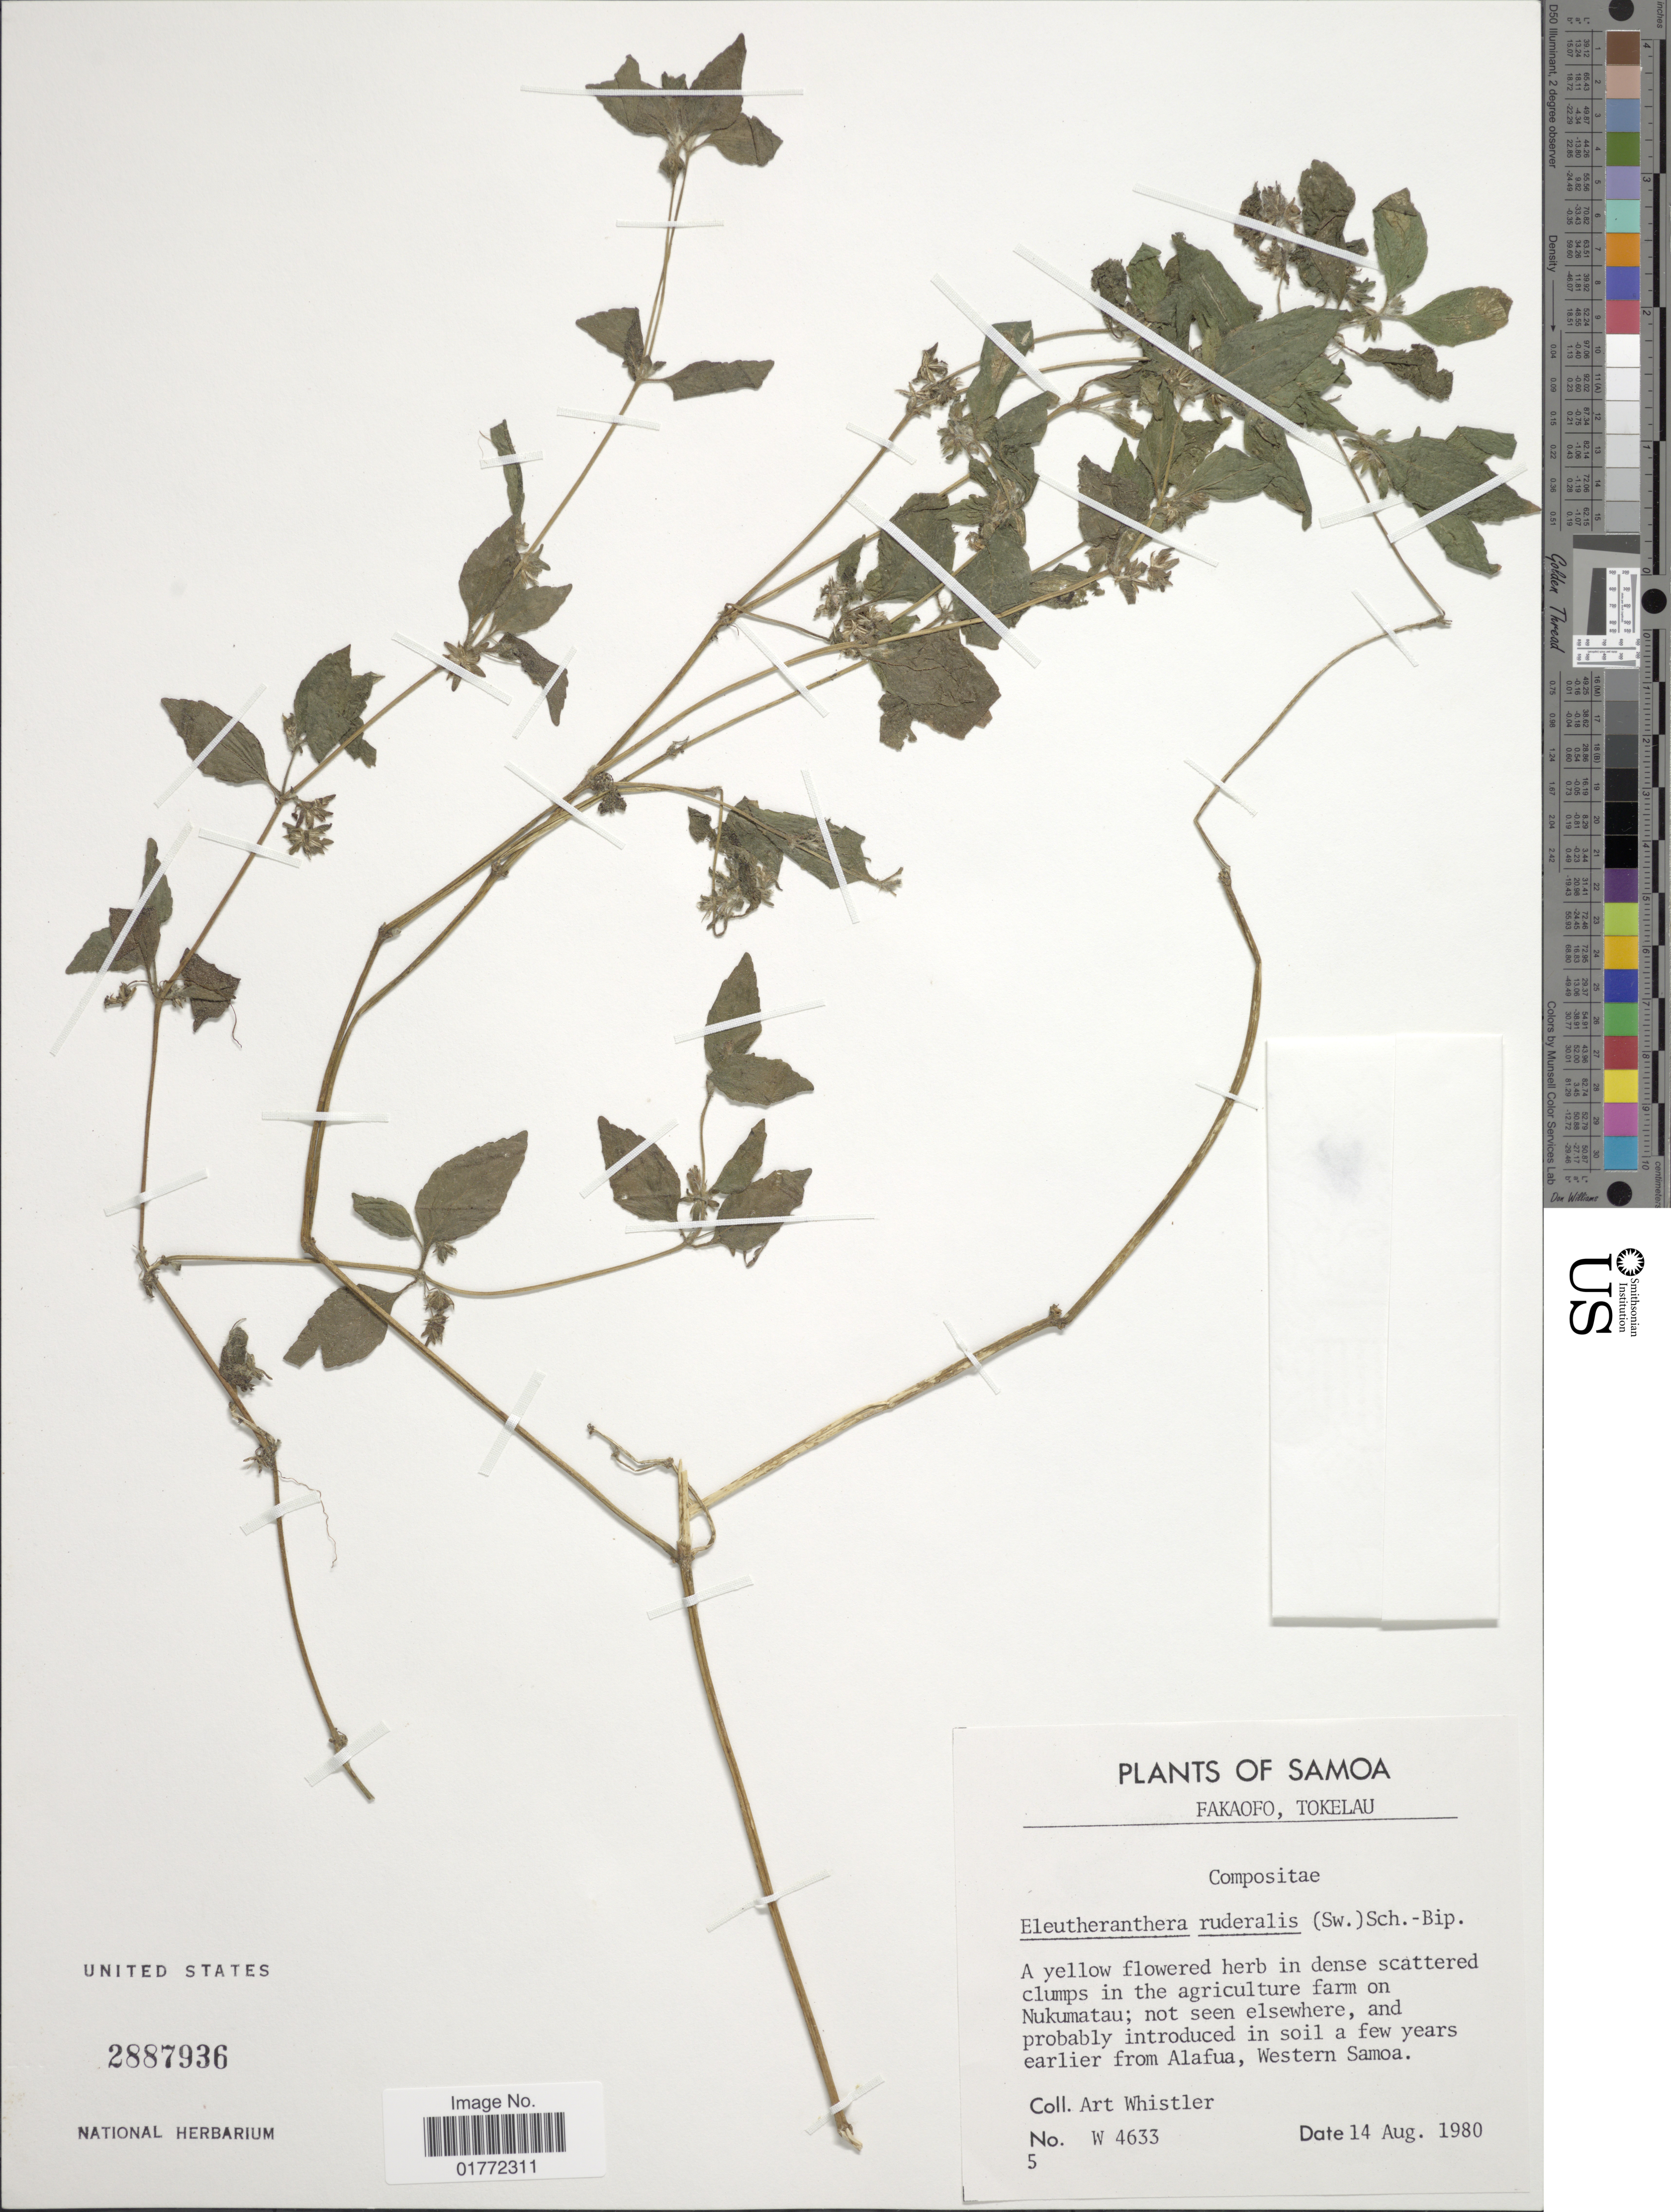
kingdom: Plantae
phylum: Tracheophyta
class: Magnoliopsida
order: Asterales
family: Asteraceae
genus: Eleutheranthera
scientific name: Eleutheranthera ruderalis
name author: (Sw.) Sch. Bip.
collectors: A. Whistler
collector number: W4633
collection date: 1980-08-14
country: Samoa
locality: Samoa, Fakaofo, Western Samoa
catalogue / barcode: US 2887936